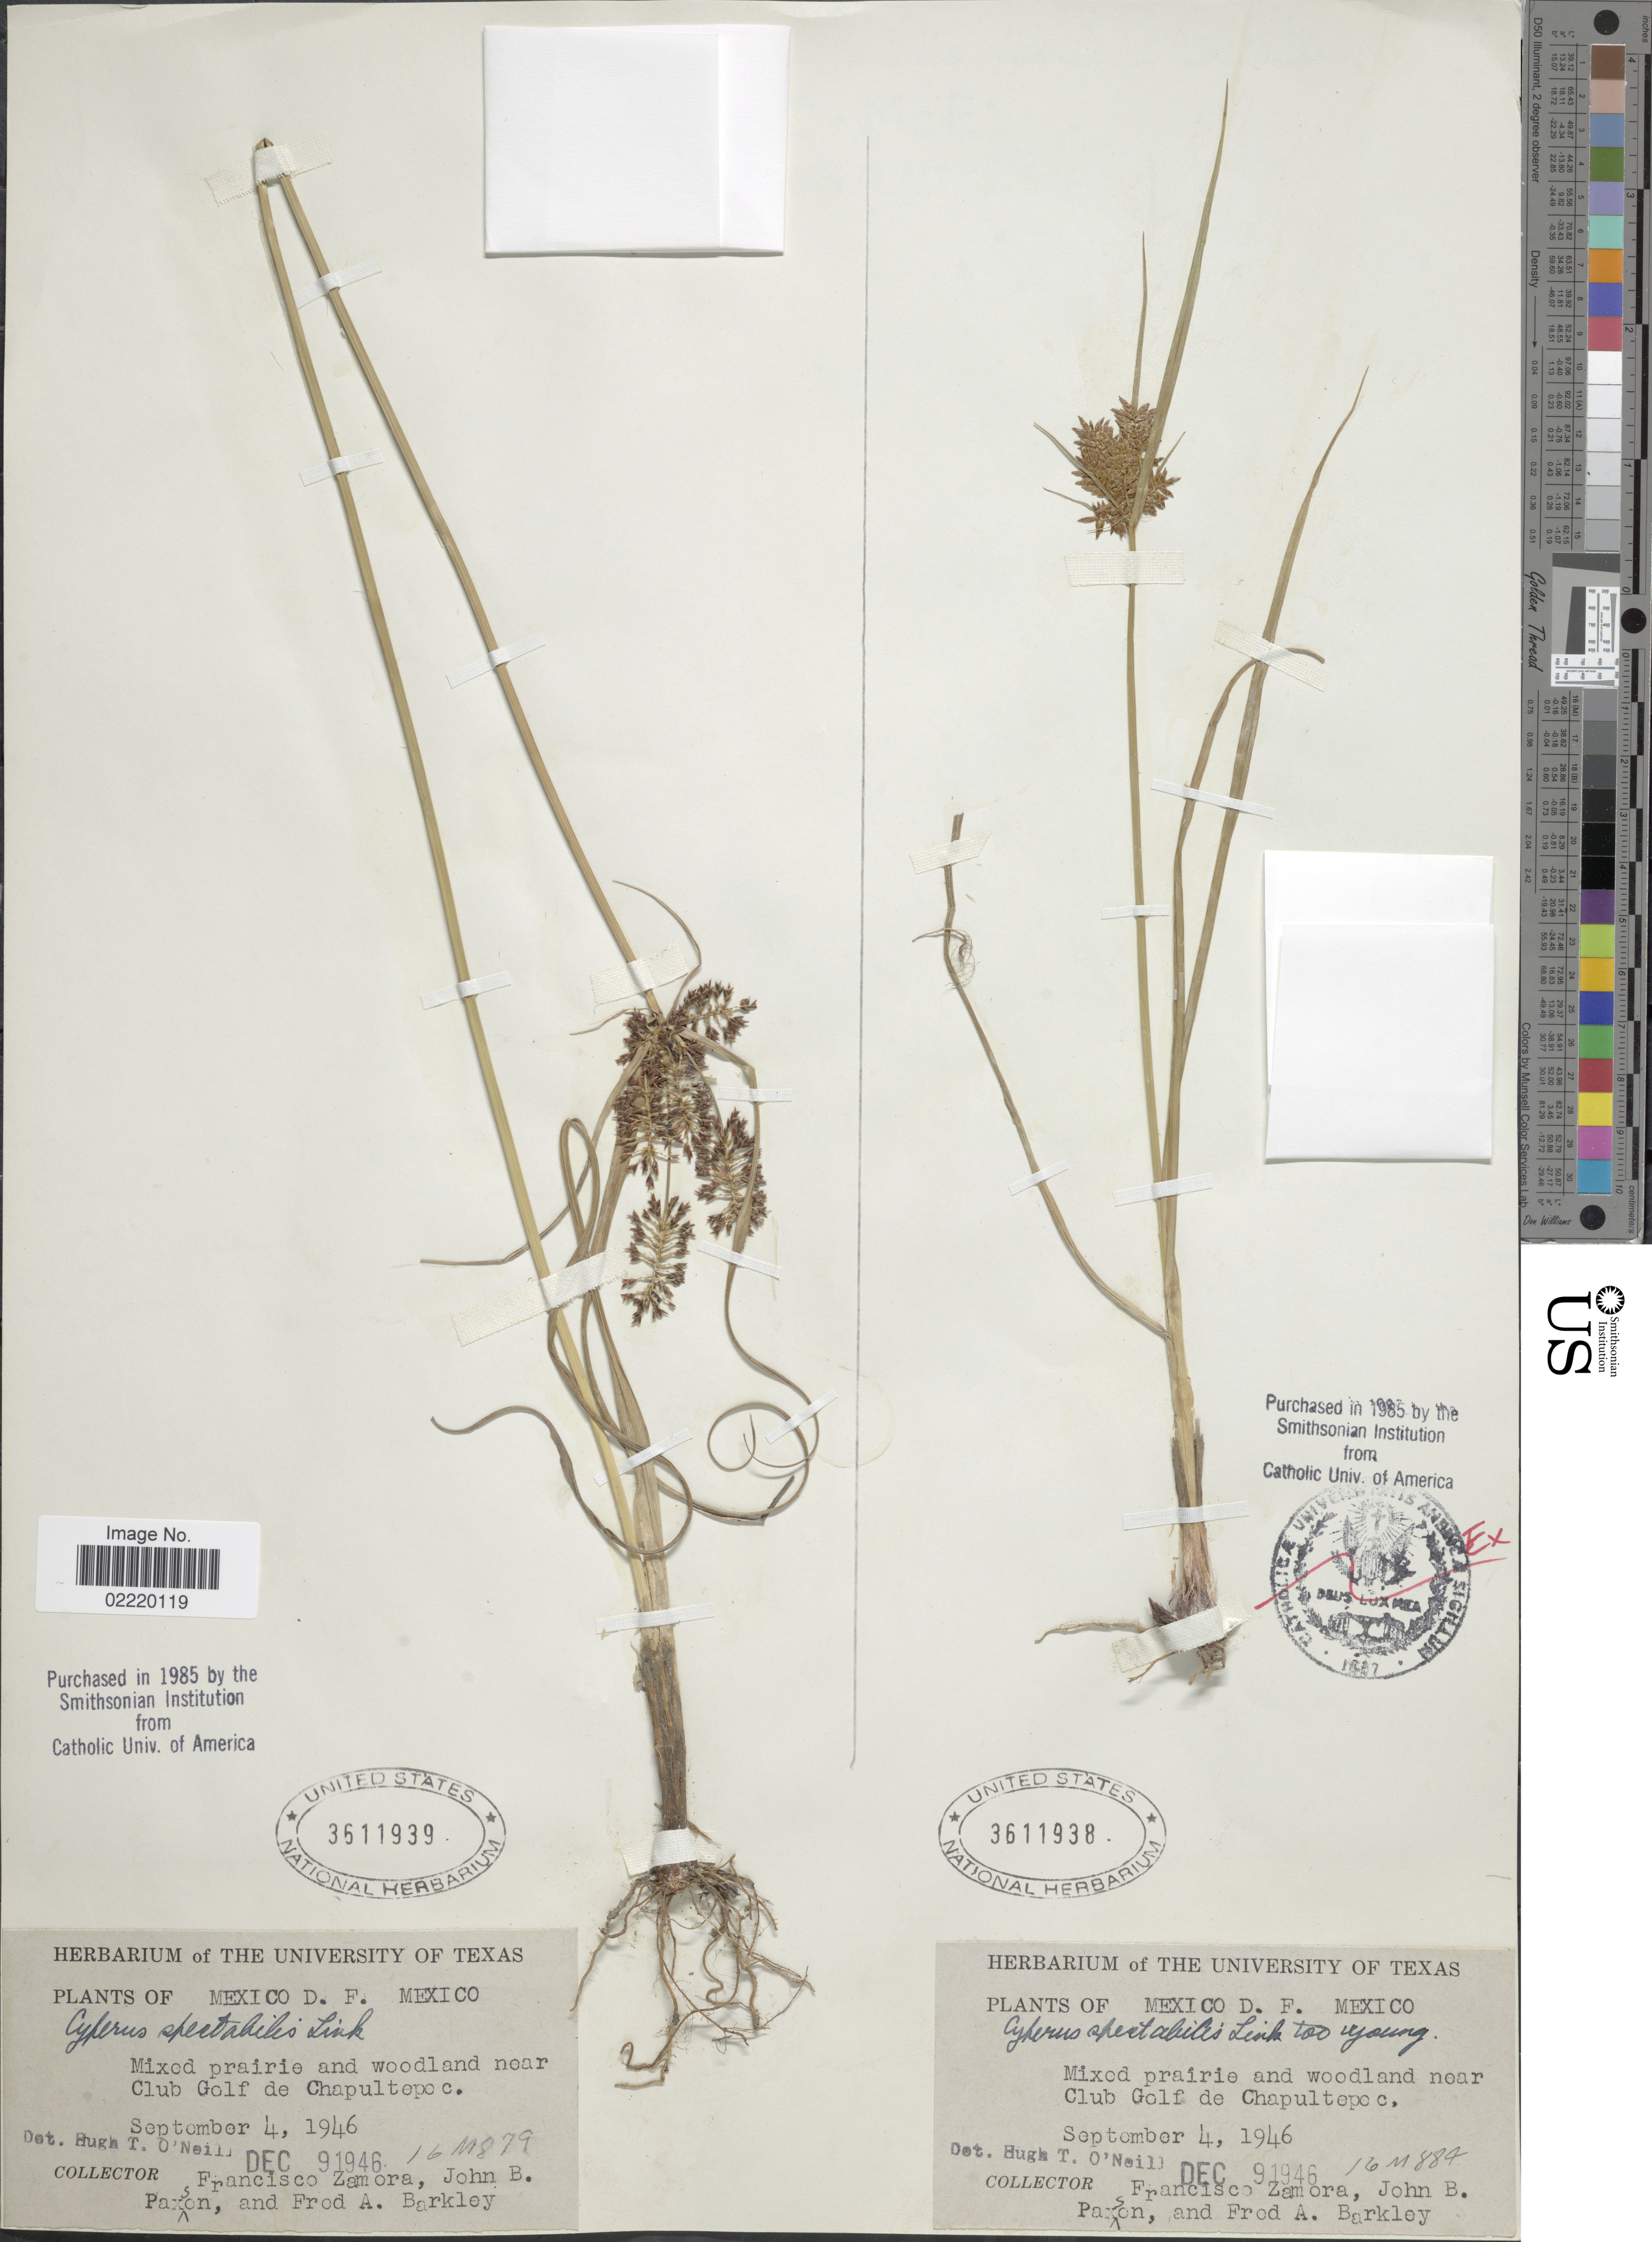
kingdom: Plantae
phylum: Tracheophyta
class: Liliopsida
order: Poales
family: Cyperaceae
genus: Cyperus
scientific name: Cyperus spectabilis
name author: Link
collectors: F. Zamora, J. B. Paxson & F. A. Barkley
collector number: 16M879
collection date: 1946-09-04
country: Mexico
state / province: Distrito Federal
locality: Mixed prairie and woodland near Club Golf de Chapultepec.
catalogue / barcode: US 3611939